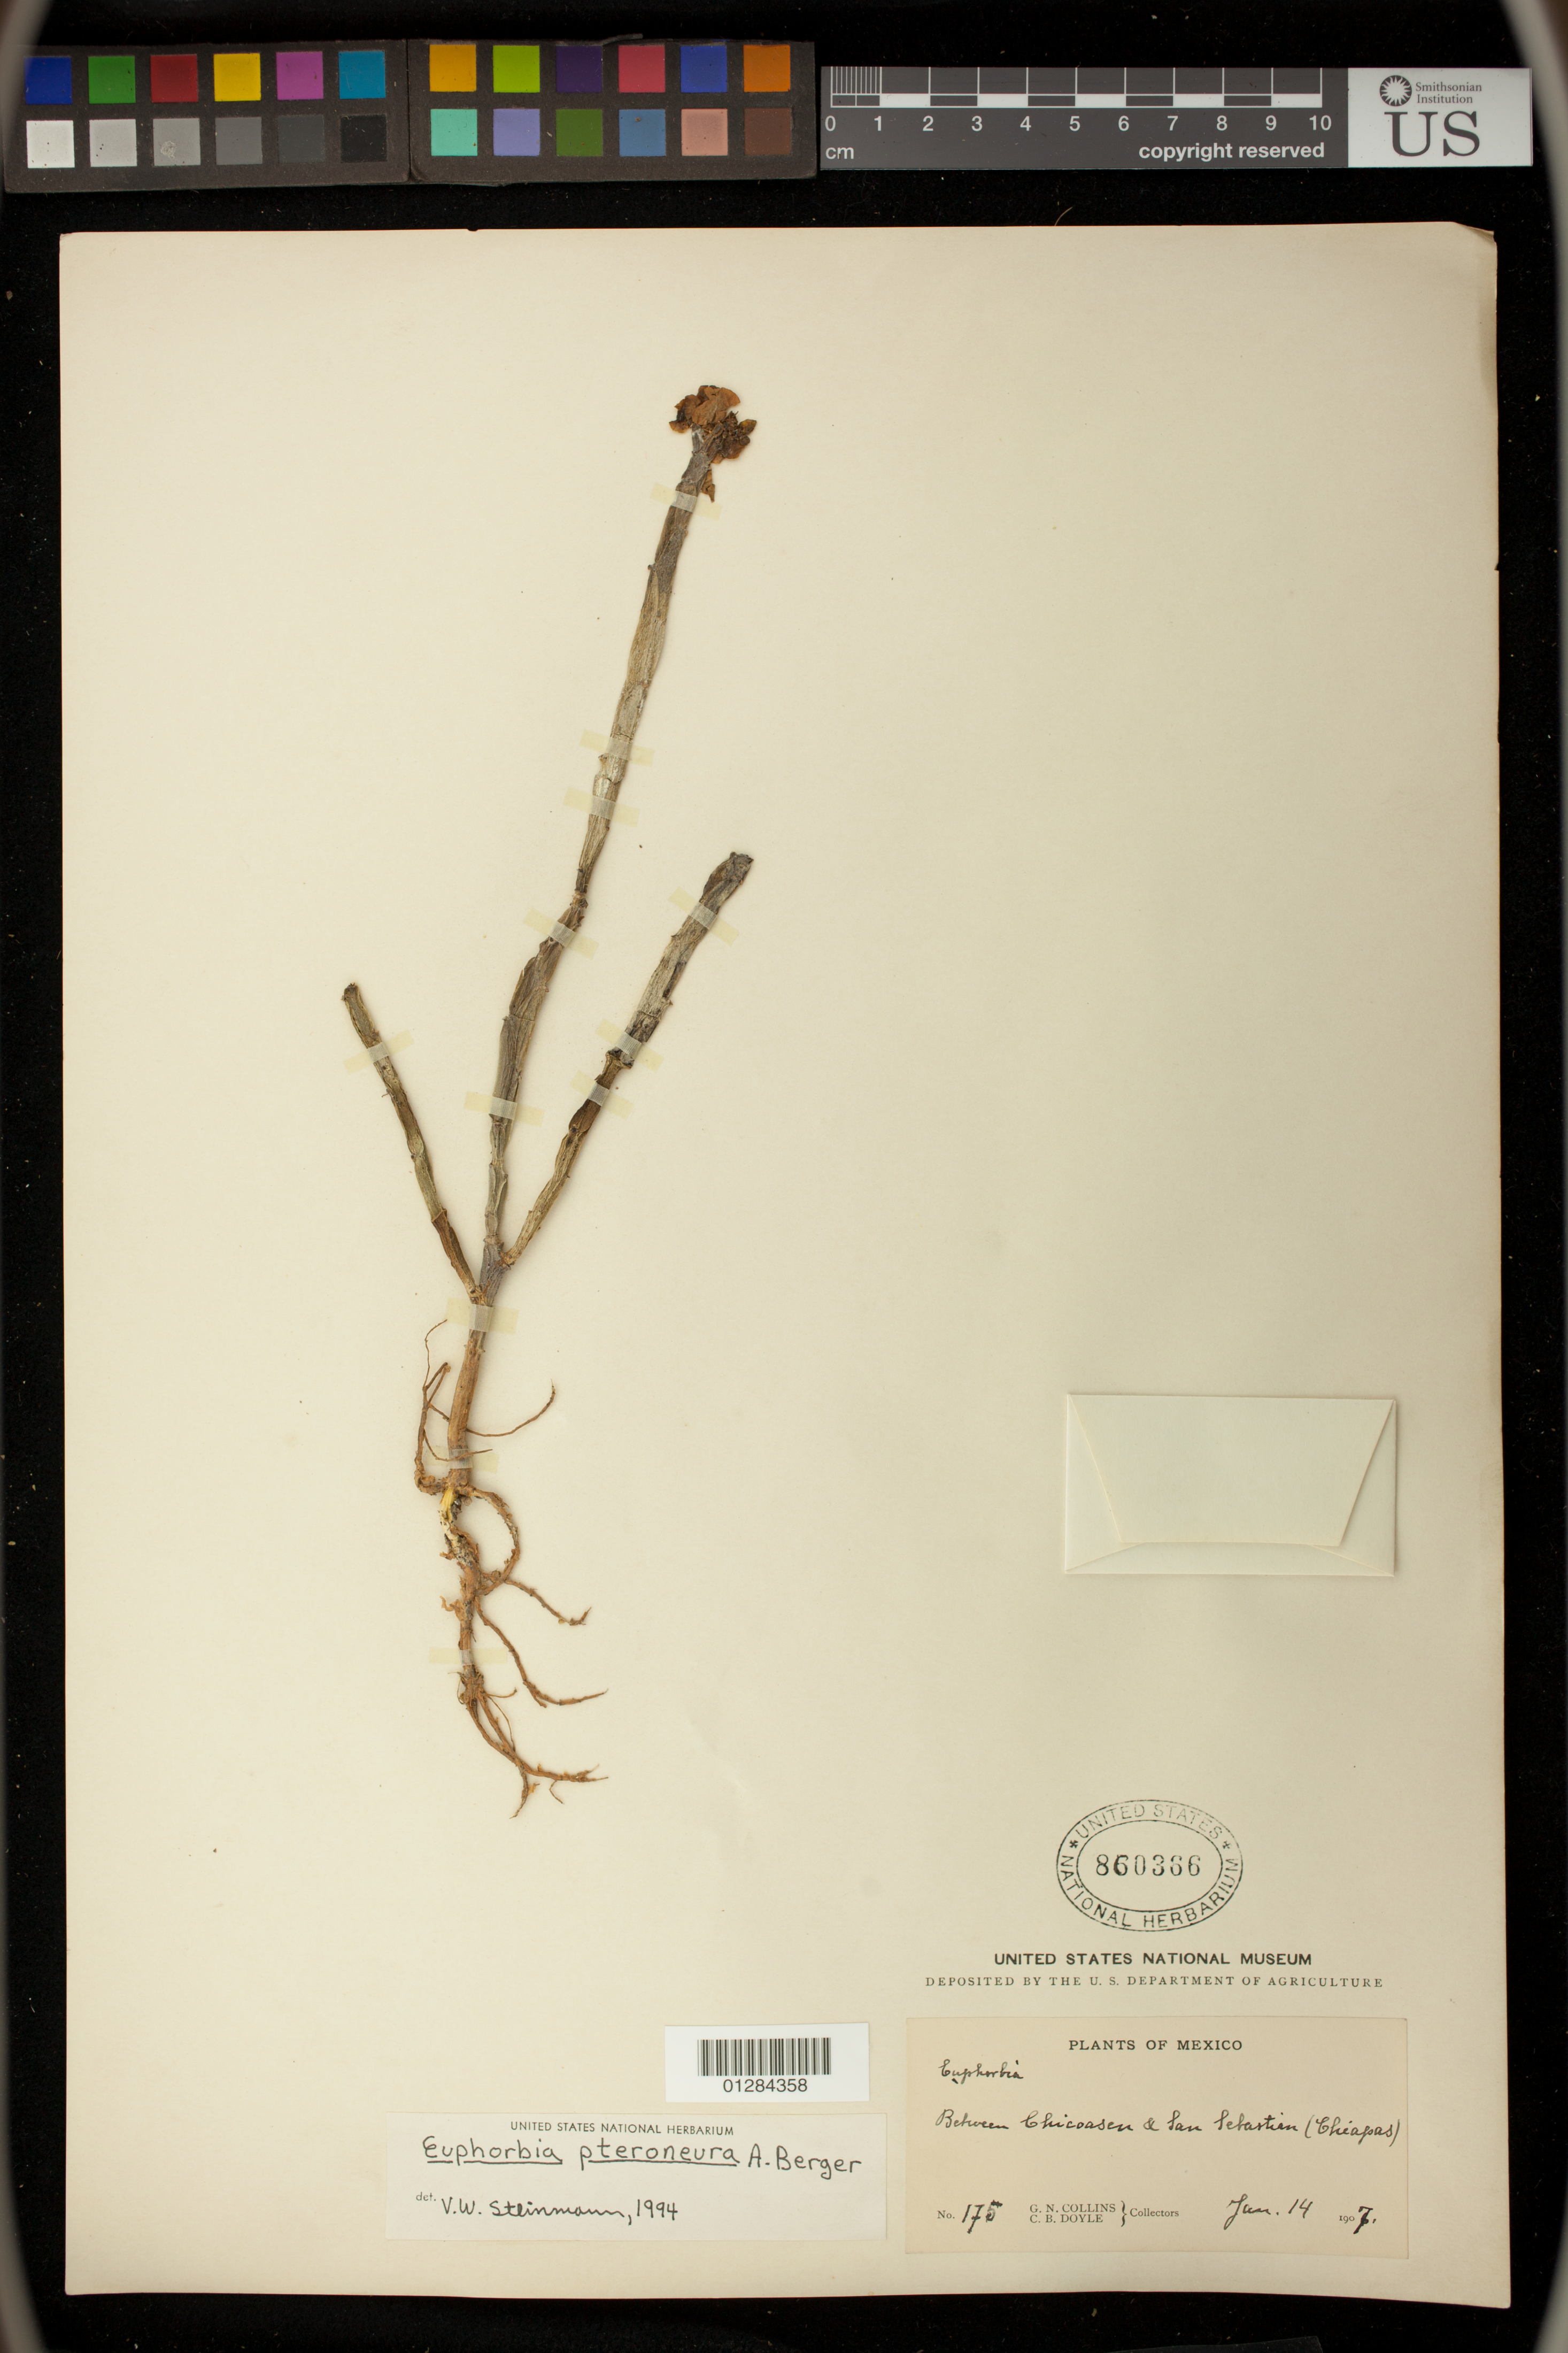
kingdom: Plantae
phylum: Tracheophyta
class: Magnoliopsida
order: Malpighiales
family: Euphorbiaceae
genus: Euphorbia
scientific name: Euphorbia pteroneura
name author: A. Berger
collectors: G. N. Collins & C. Doyle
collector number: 175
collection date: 1907-01-14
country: Mexico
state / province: Chiapas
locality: Between Chicoasen & San Sebastian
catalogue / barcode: US 860366